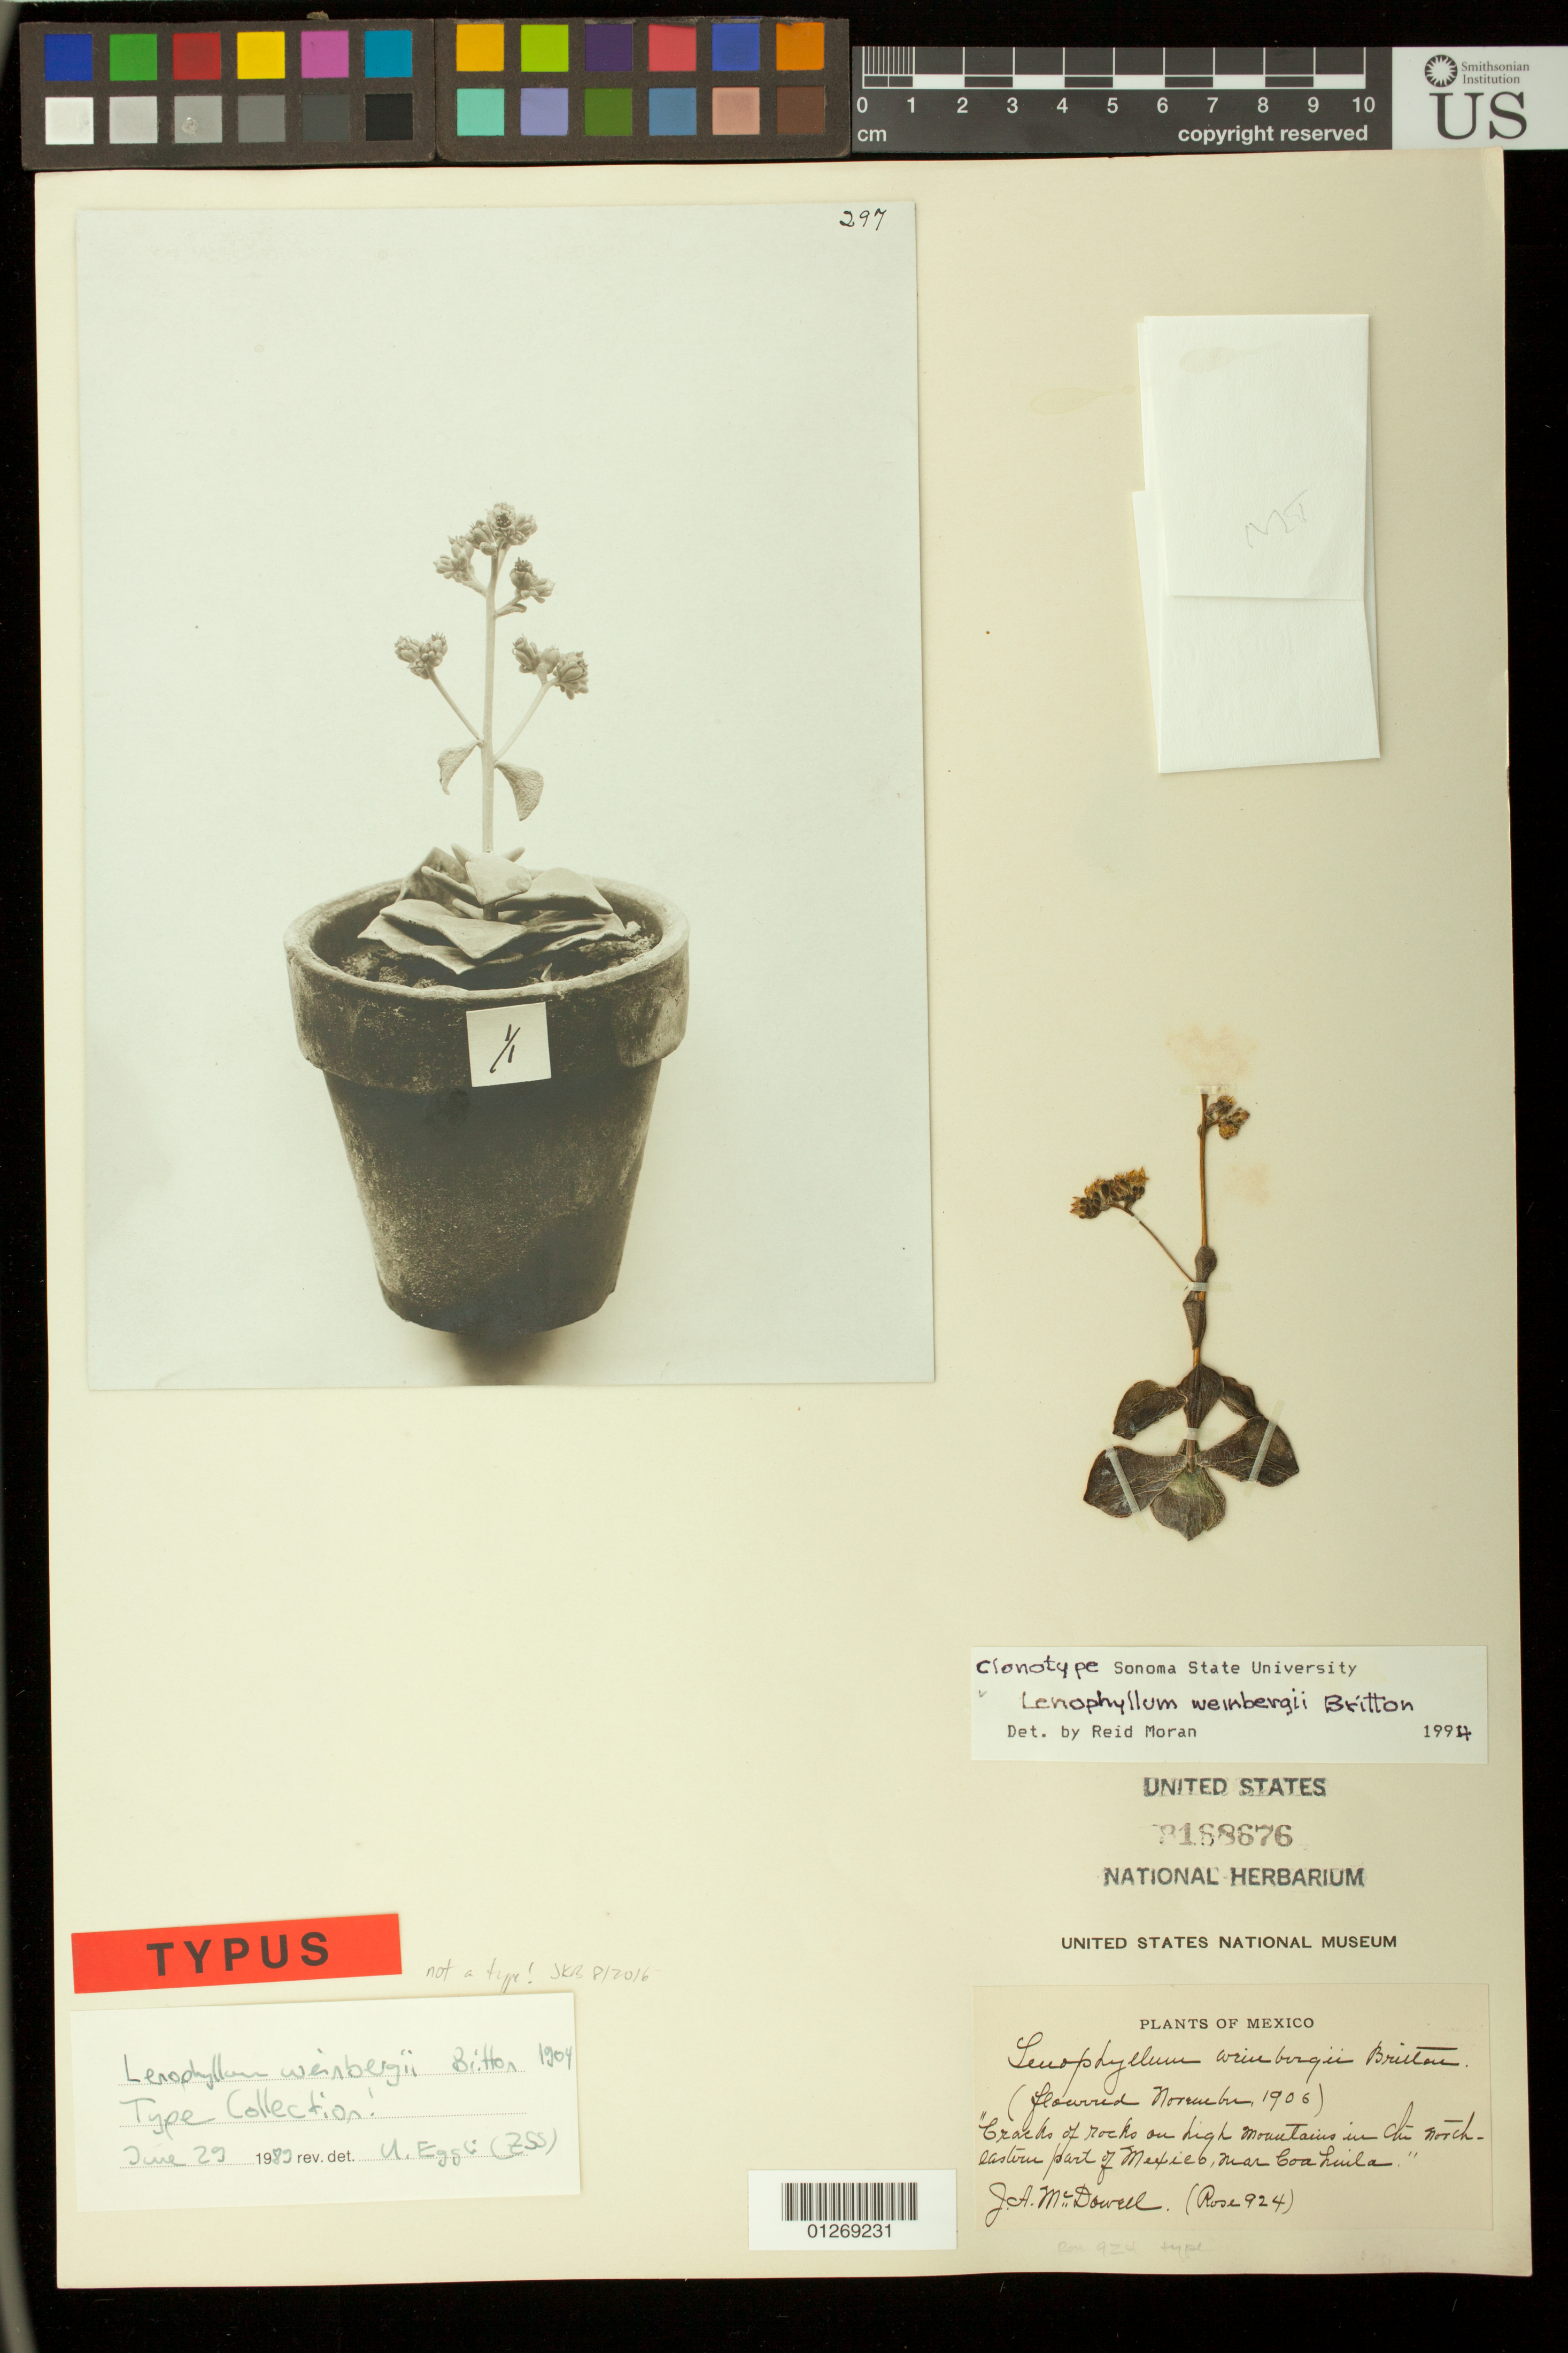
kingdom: Plantae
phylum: Tracheophyta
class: Magnoliopsida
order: Saxifragales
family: Crassulaceae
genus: Lenophyllum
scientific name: Lenophyllum weinbergii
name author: Britton in Britton & Rose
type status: Clonotype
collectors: J. McDowell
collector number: Rose 924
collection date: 1906-11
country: Mexico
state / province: Coahuila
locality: [cultivated] Cracks of rocks on high mountains near Coahuila.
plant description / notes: Annotated as "Type collection" by U. Eggli (1989). Photograph and specimen of cultivated plant, "flowered November 1906" (name published 1904) and not type material. Annotated as "clonotype" by R. Moran (1994).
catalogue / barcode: US 3168676